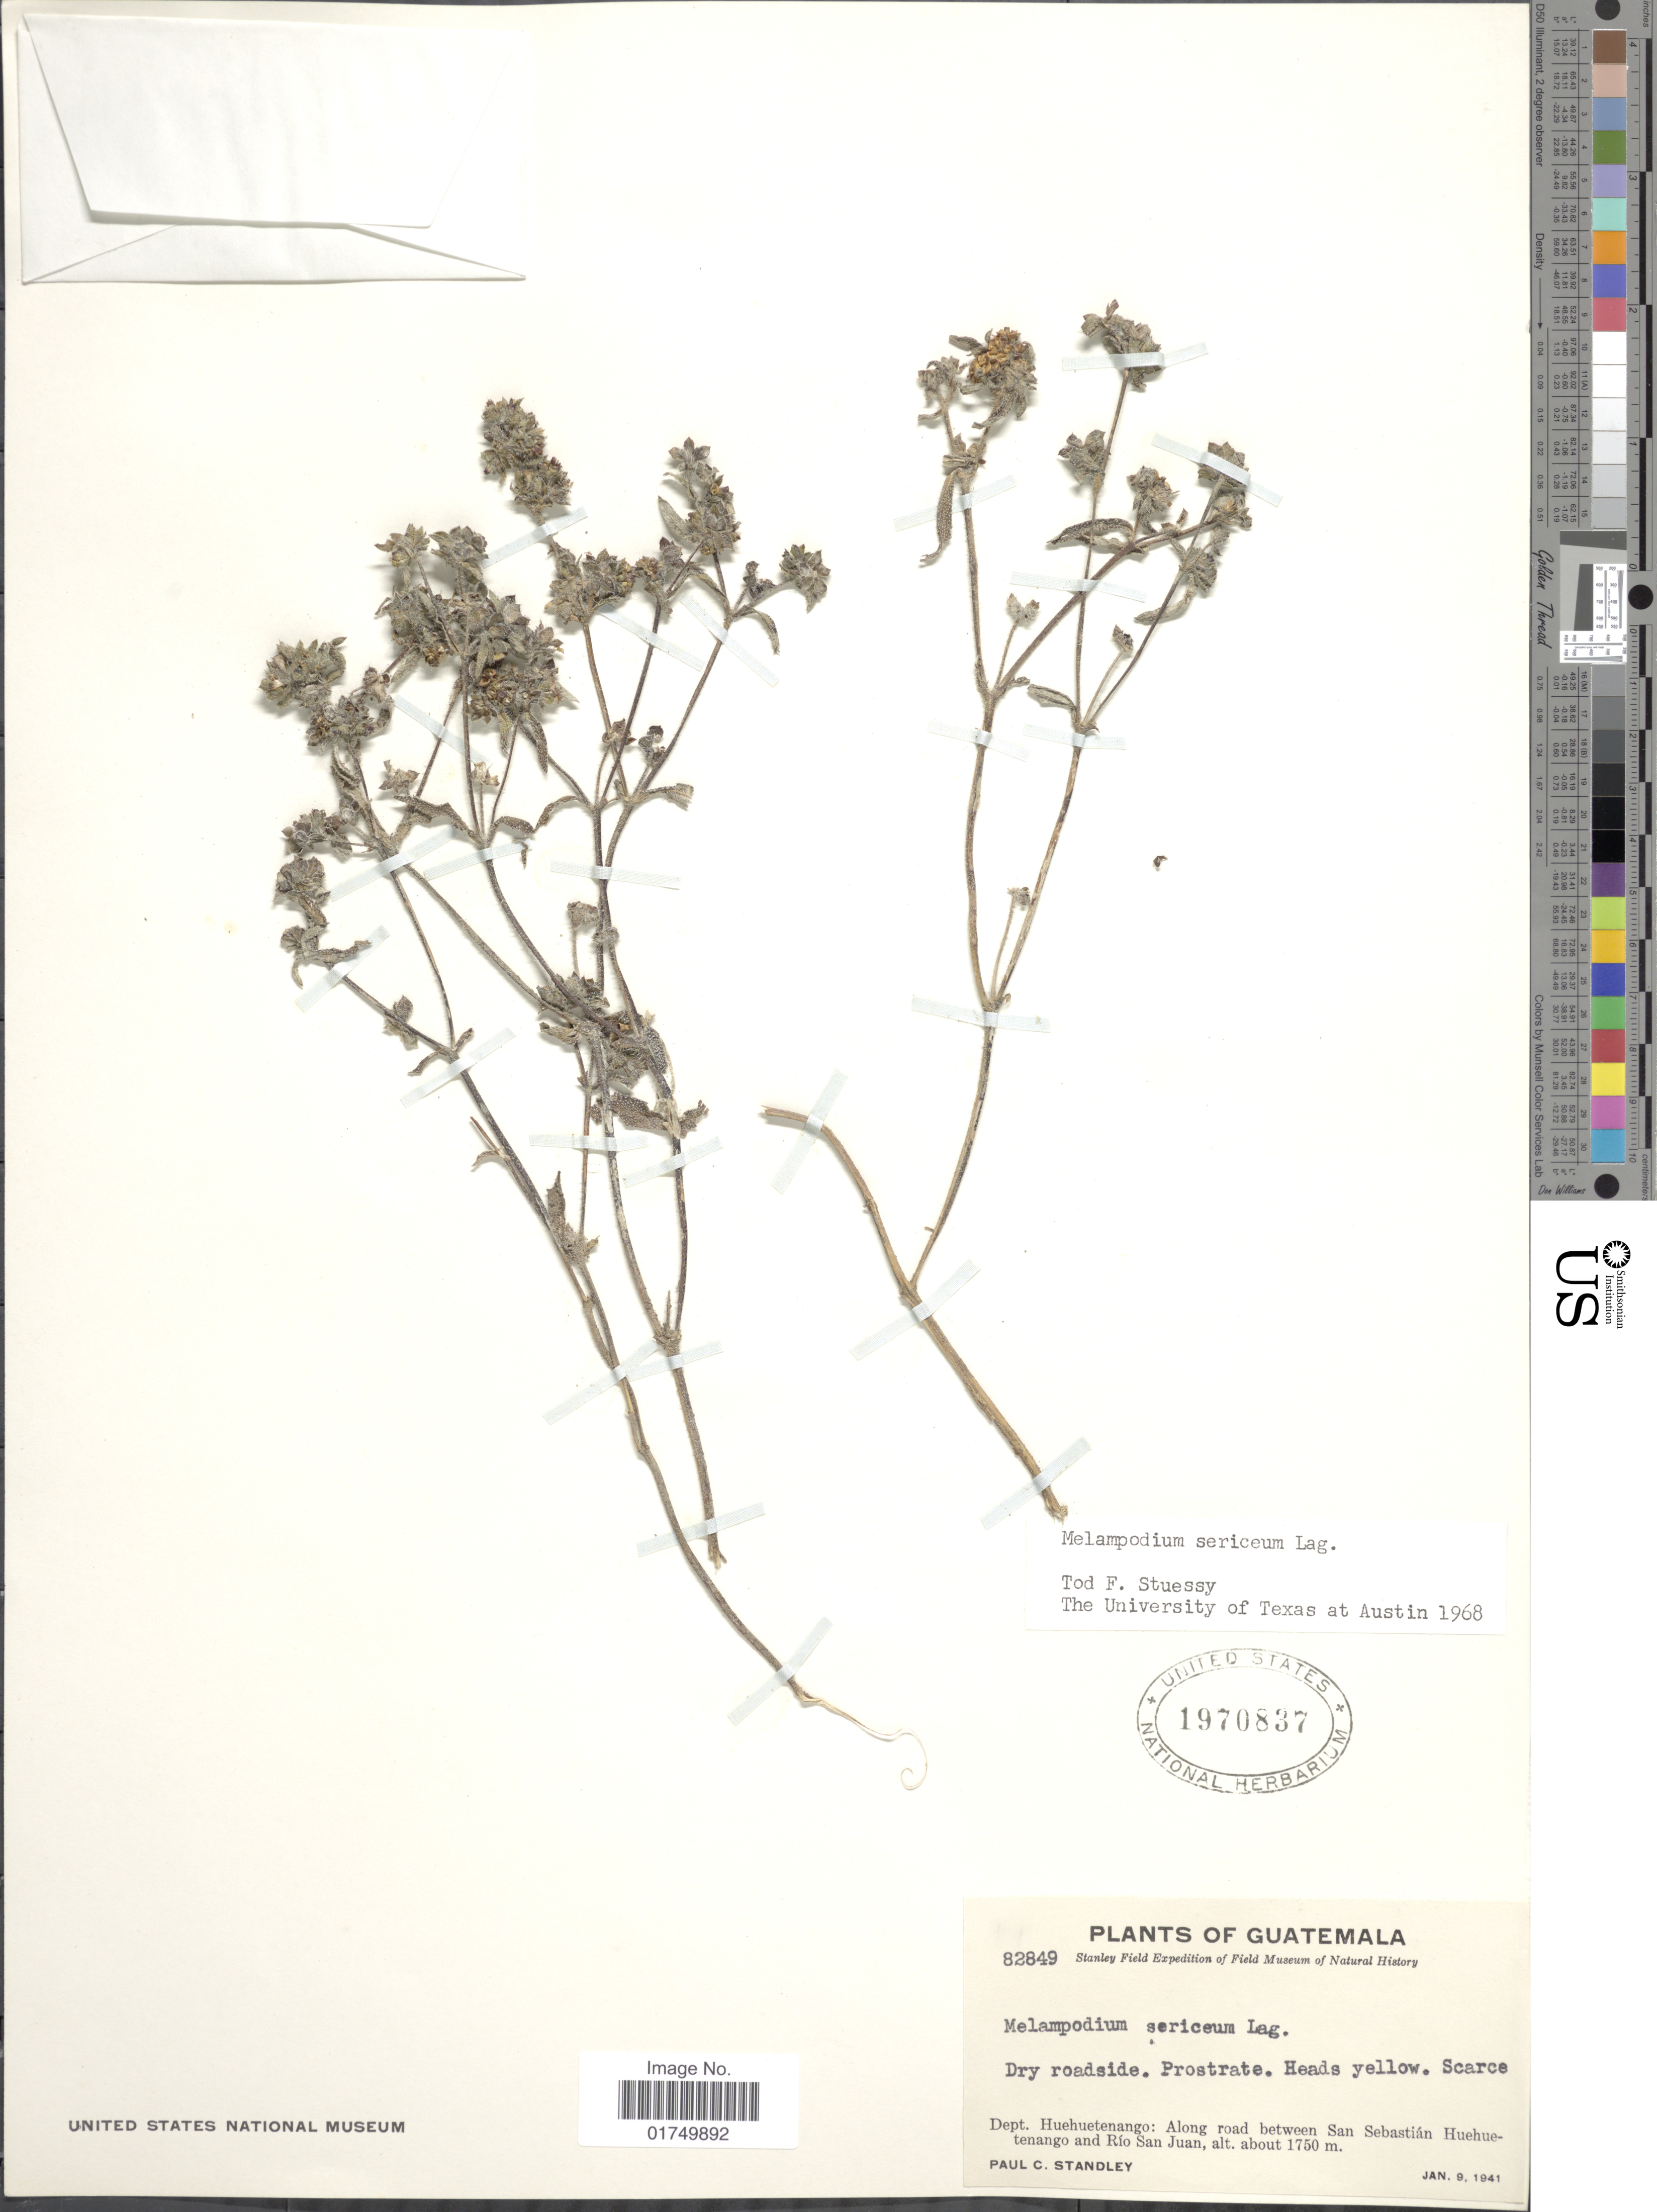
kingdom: Plantae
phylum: Tracheophyta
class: Magnoliopsida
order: Asterales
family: Asteraceae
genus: Melampodium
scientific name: Melampodium sericeum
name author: Kunth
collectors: P. C. Standley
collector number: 82849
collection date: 1941-01-09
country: Guatemala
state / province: Huehuetenango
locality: Dept. Huehuetenango: Along road between San Sebastián Huehuetenango and Río San Juan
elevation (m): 1750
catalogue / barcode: US 1970837